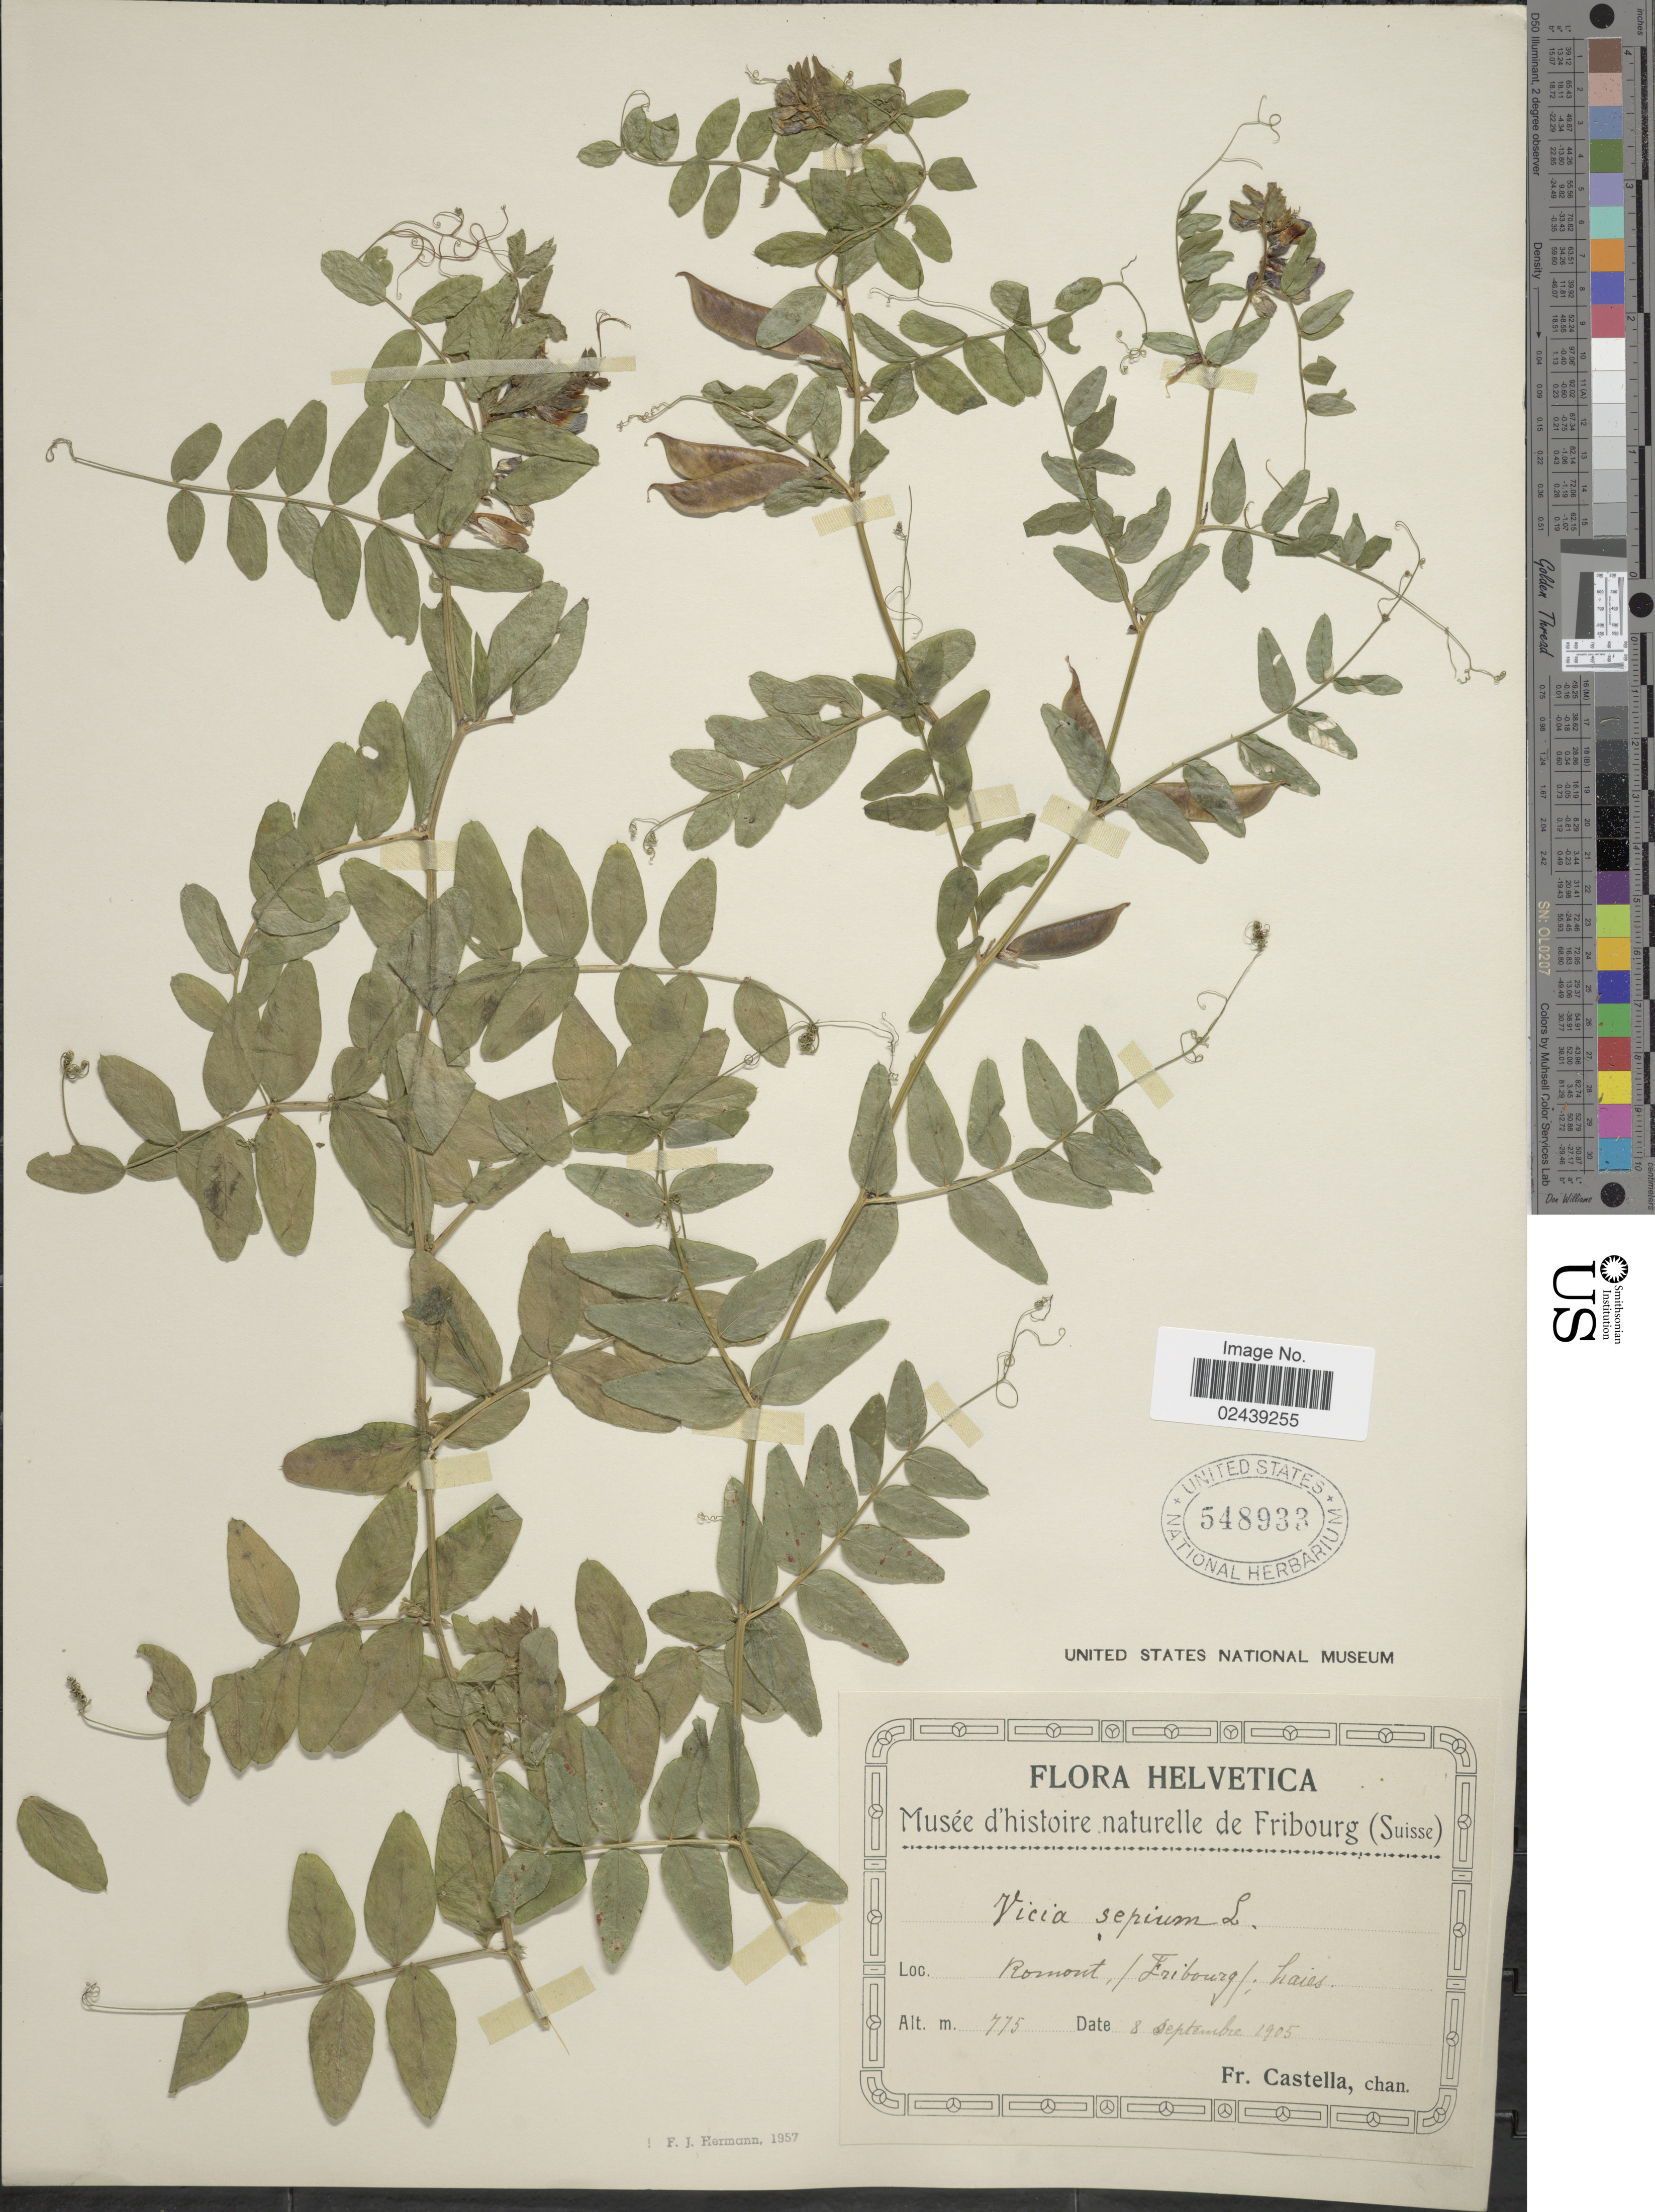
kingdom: Plantae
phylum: Tracheophyta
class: Magnoliopsida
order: Fabales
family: Fabaceae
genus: Vicia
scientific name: Vicia sepium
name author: L.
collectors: Fr. Castella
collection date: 1905-09-08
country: Switzerland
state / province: Fribourg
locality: Helvetica. Romont,/haies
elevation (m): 775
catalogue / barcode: US 548933